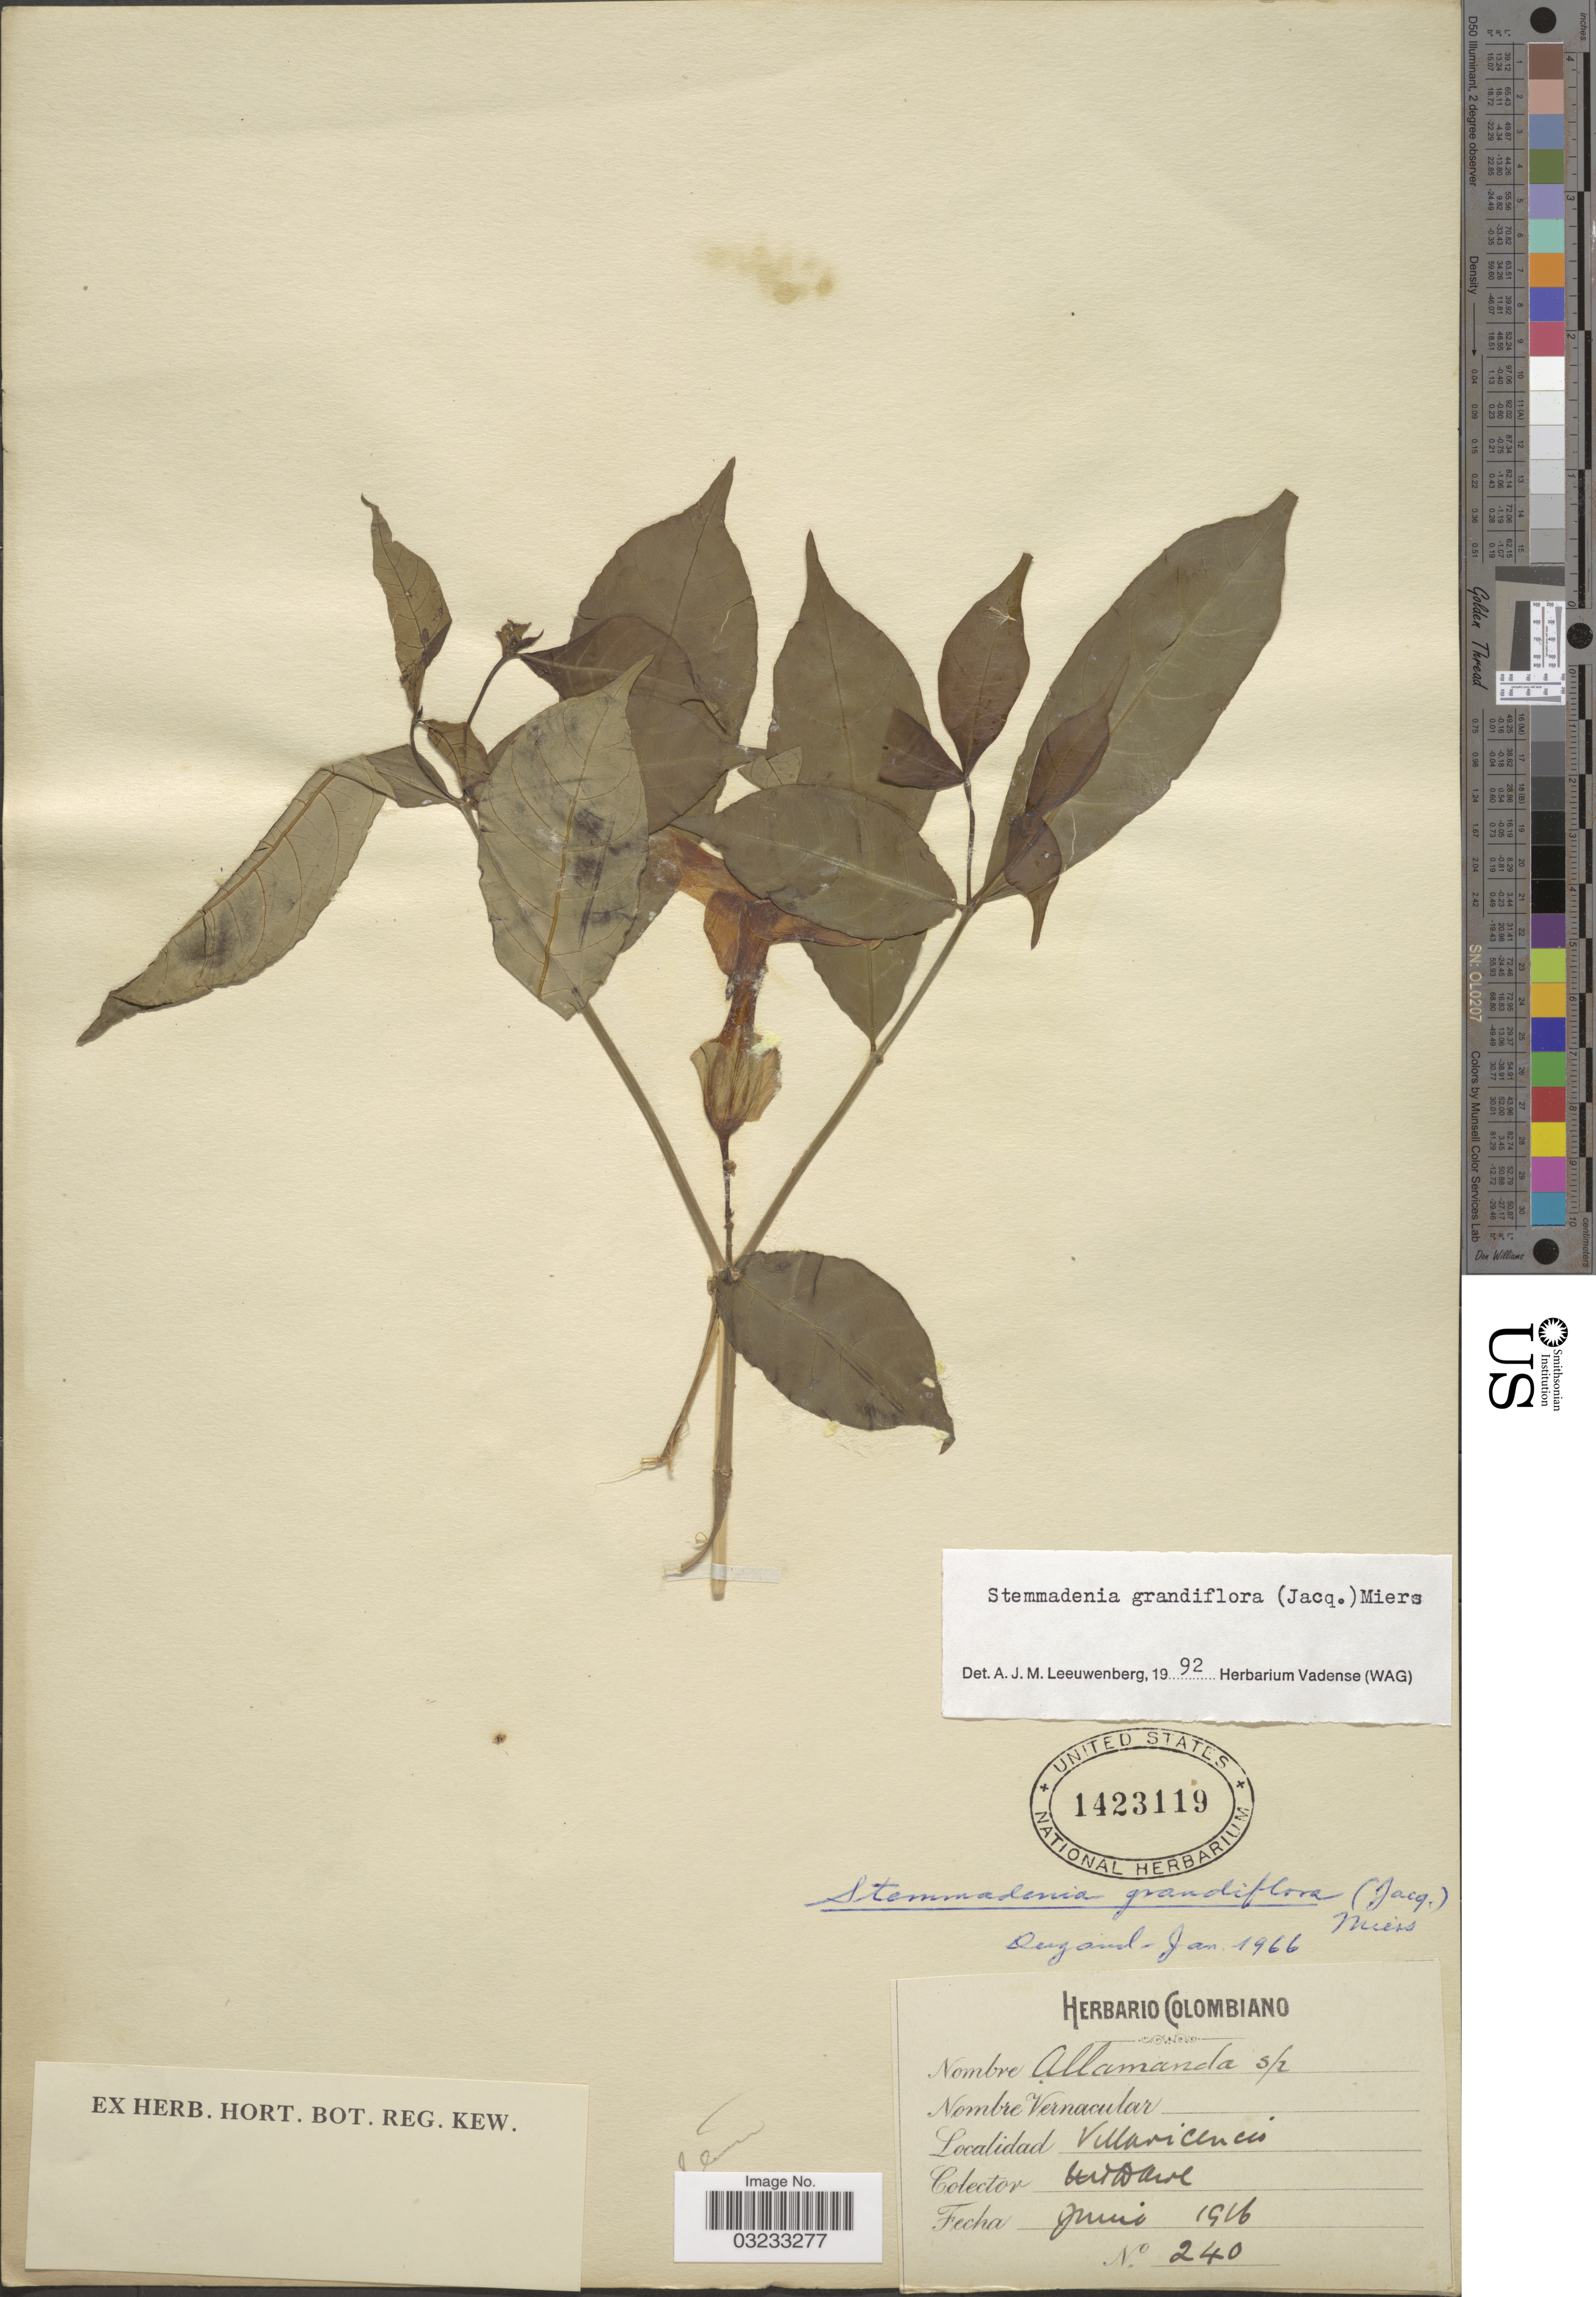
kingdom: Plantae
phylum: Tracheophyta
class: Magnoliopsida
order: Gentianales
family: Apocynaceae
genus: Stemmadenia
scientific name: Stemmadenia grandiflora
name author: (Jacq.) Miers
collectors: M. T. Dawe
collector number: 240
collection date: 1916-06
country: Colombia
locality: Villavicencio.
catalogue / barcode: US 1423119